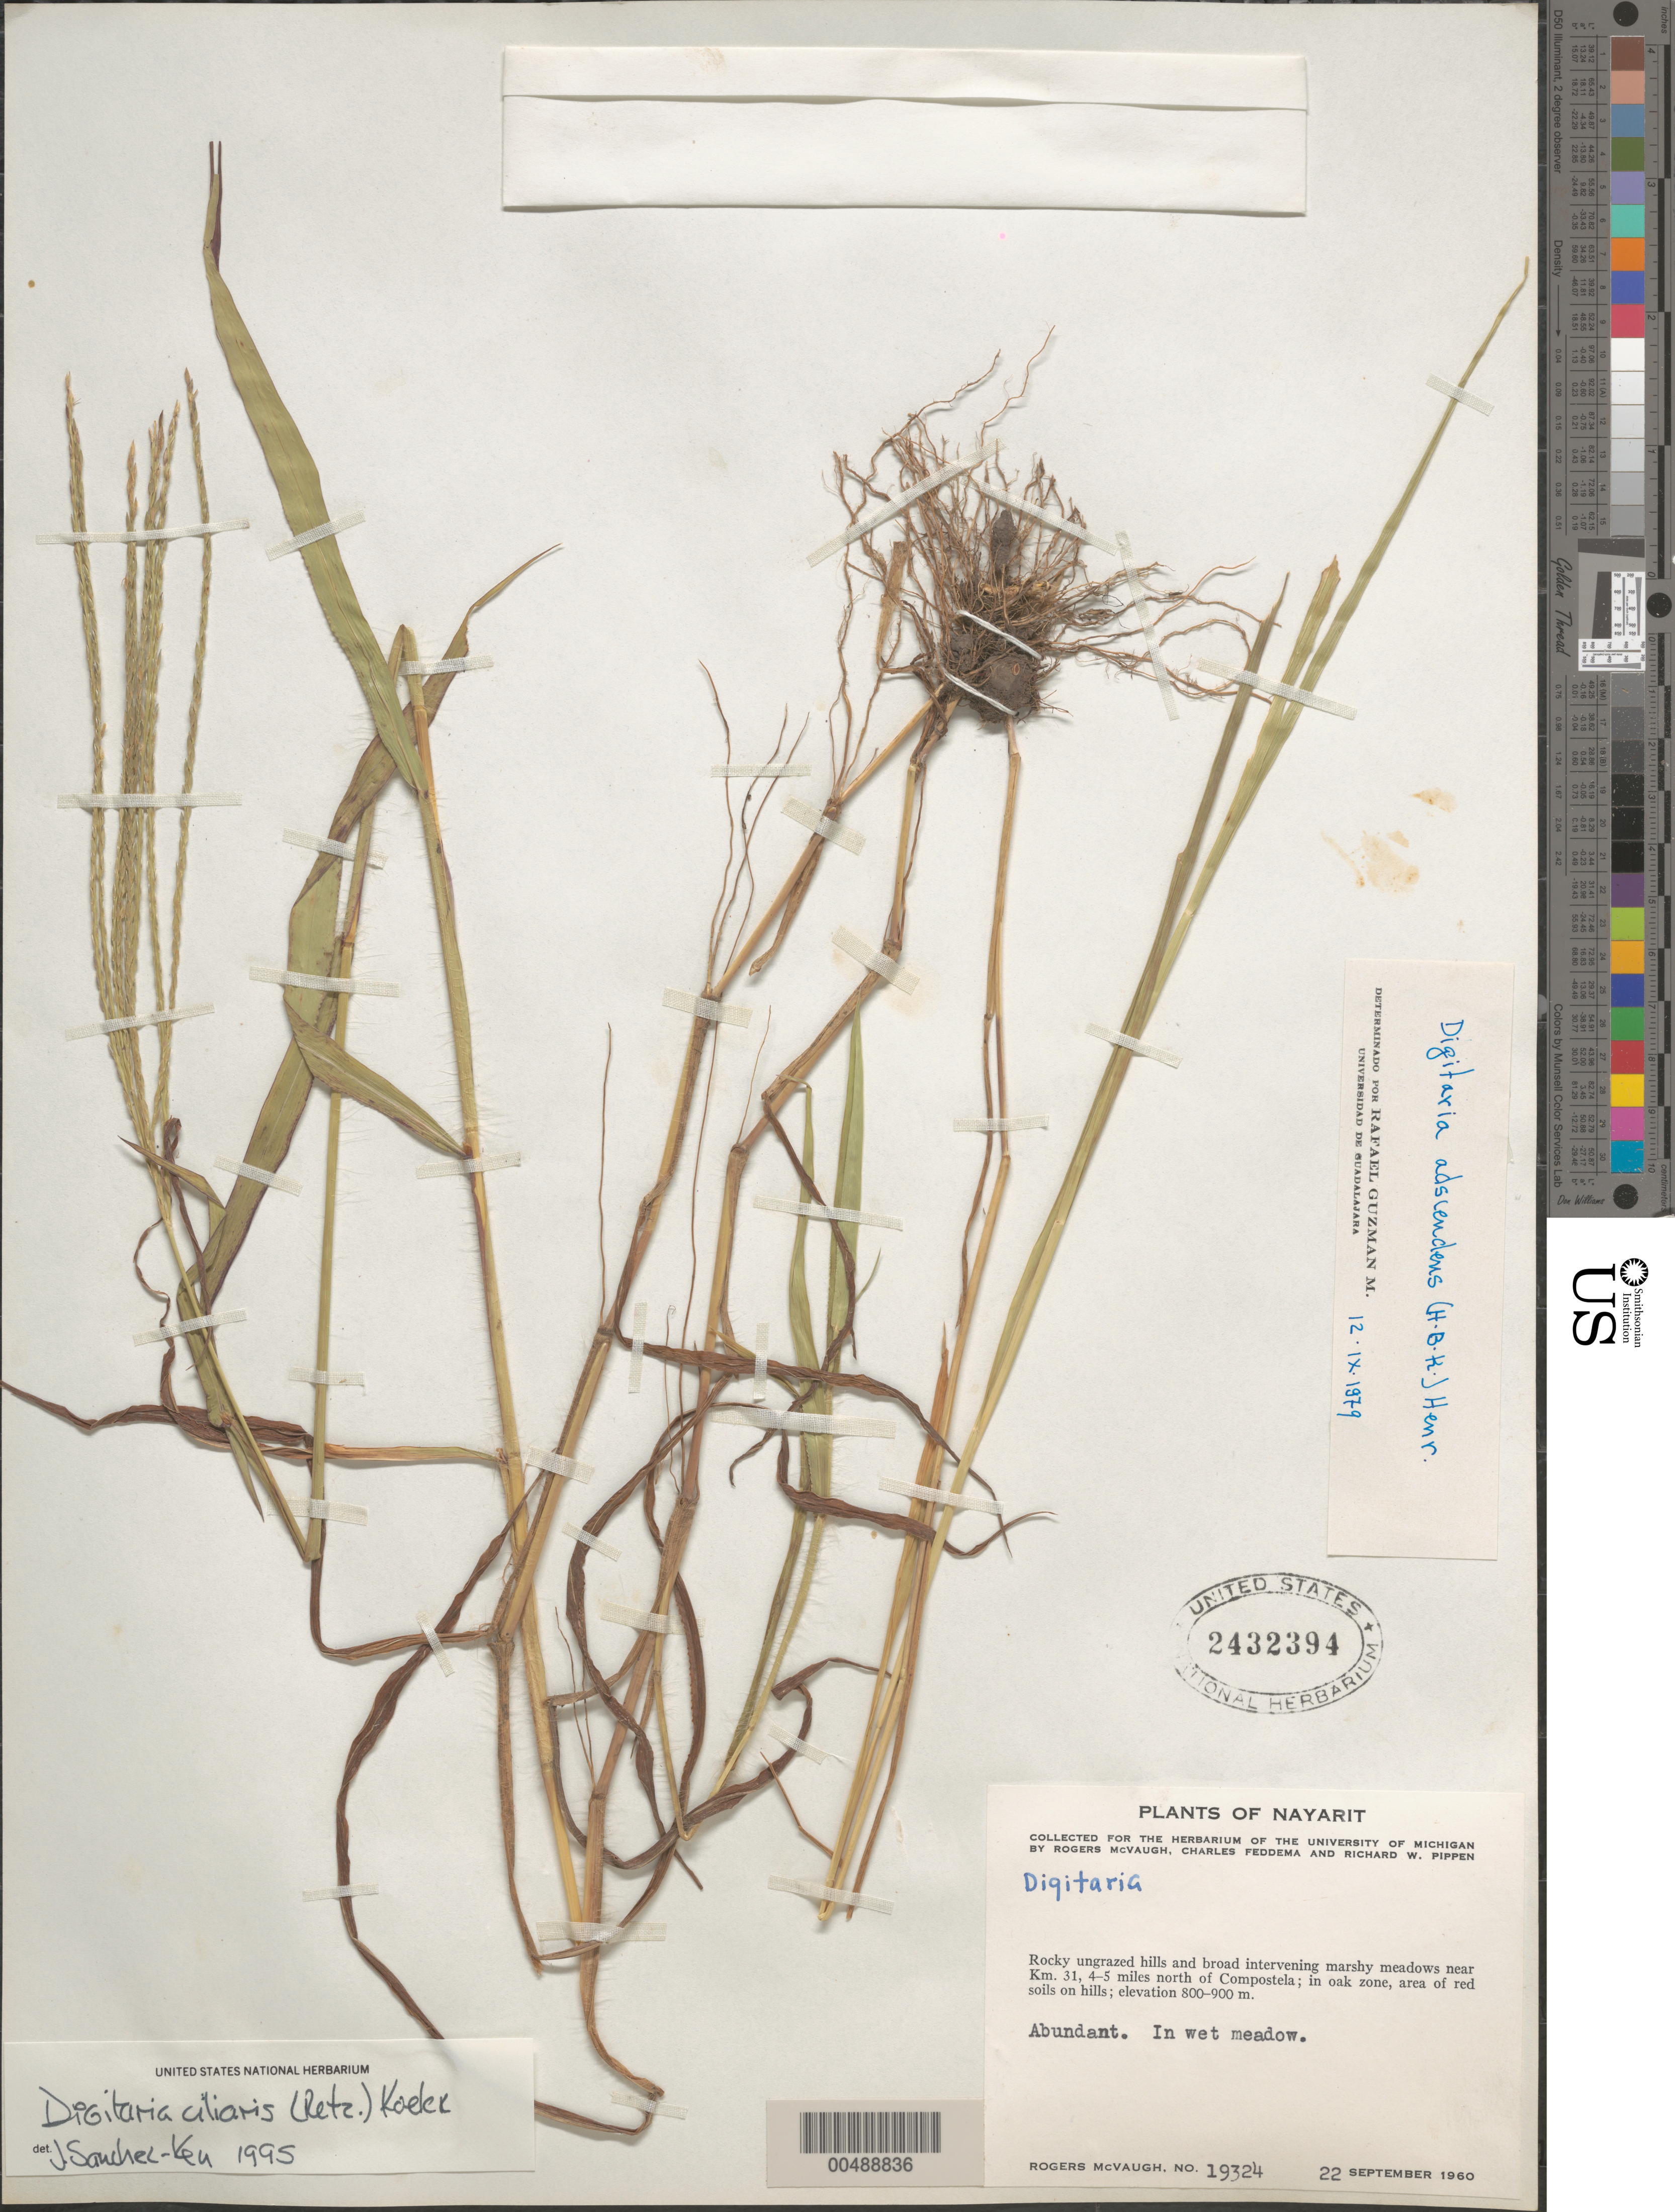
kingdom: Plantae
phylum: Tracheophyta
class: Liliopsida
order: Poales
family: Poaceae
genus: Digitaria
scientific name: Digitaria ciliaris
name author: (Retz.) Koeler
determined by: Sánchez-Ken, J. G.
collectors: R. McVaugh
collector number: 19324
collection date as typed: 22 Sep 1960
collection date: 1960-09-22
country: Mexico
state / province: Nayarit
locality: Near Km 31, 4-5 mi N of Compostela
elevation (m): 800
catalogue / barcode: US 2432394